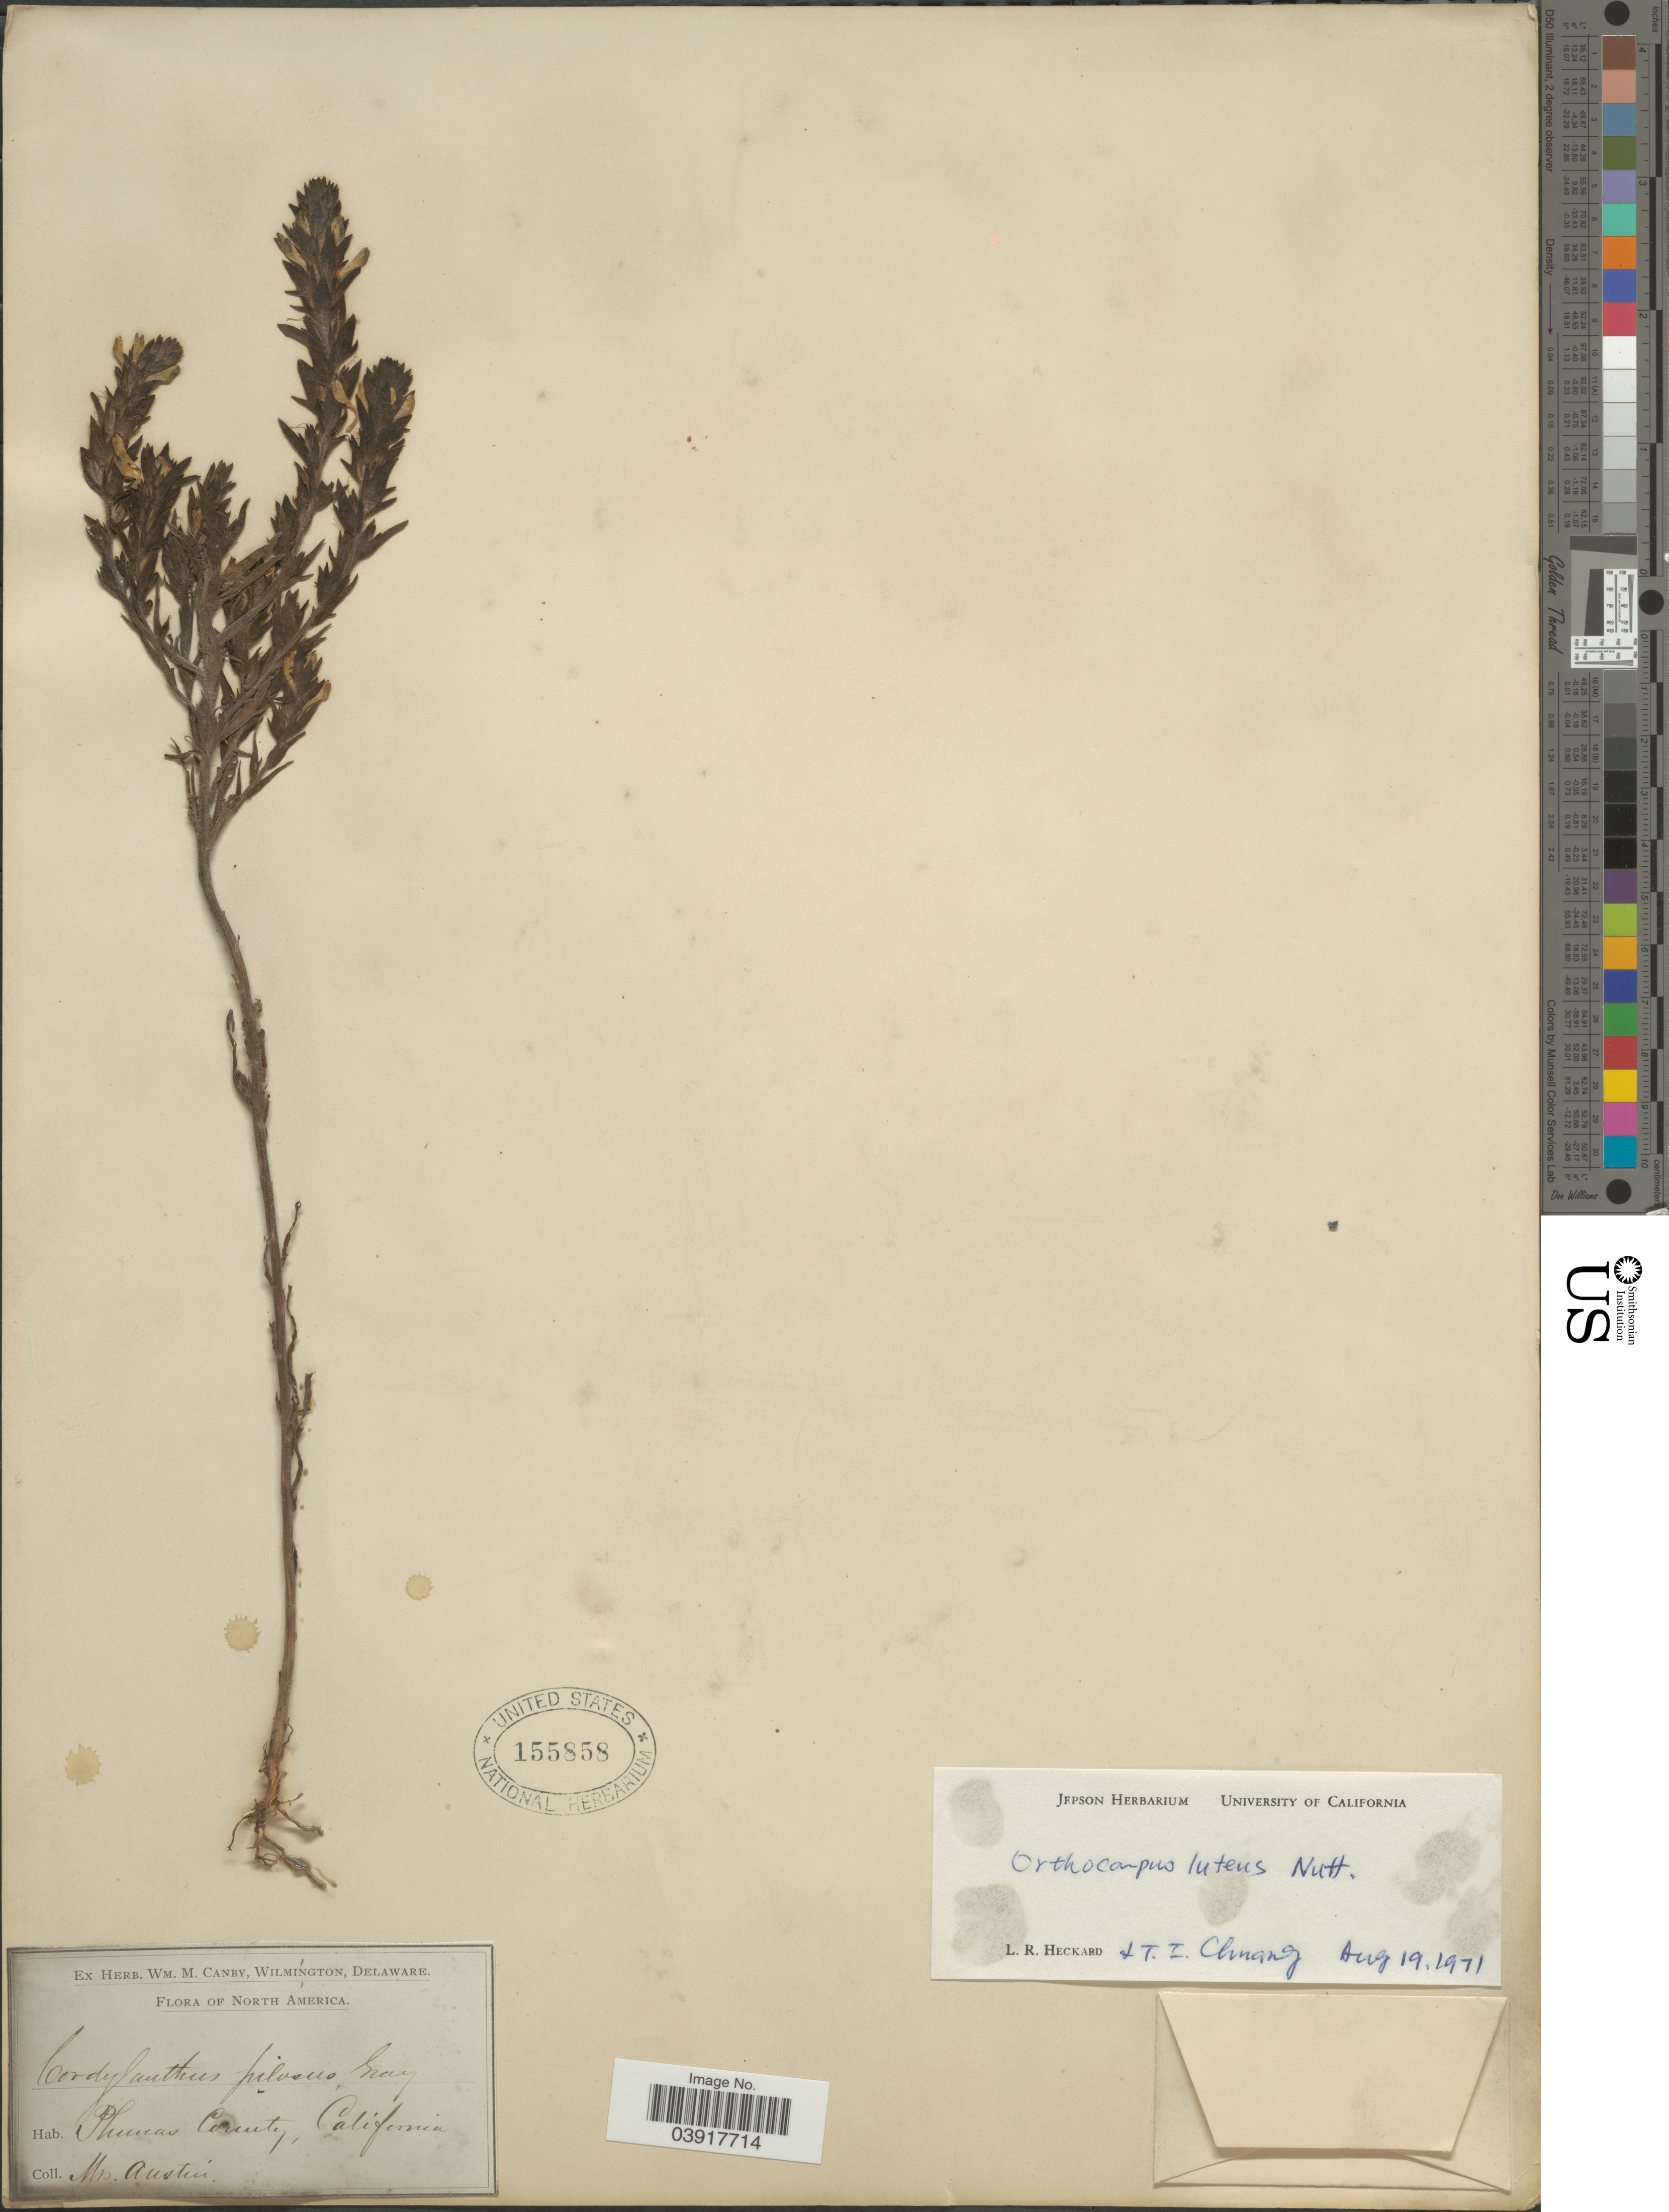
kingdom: Plantae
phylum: Tracheophyta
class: Magnoliopsida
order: Lamiales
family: Orobanchaceae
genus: Orthocarpus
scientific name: Orthocarpus luteus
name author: Nutt.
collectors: Austin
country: United States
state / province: California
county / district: Plumas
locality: Plumas County.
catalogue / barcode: US 155858